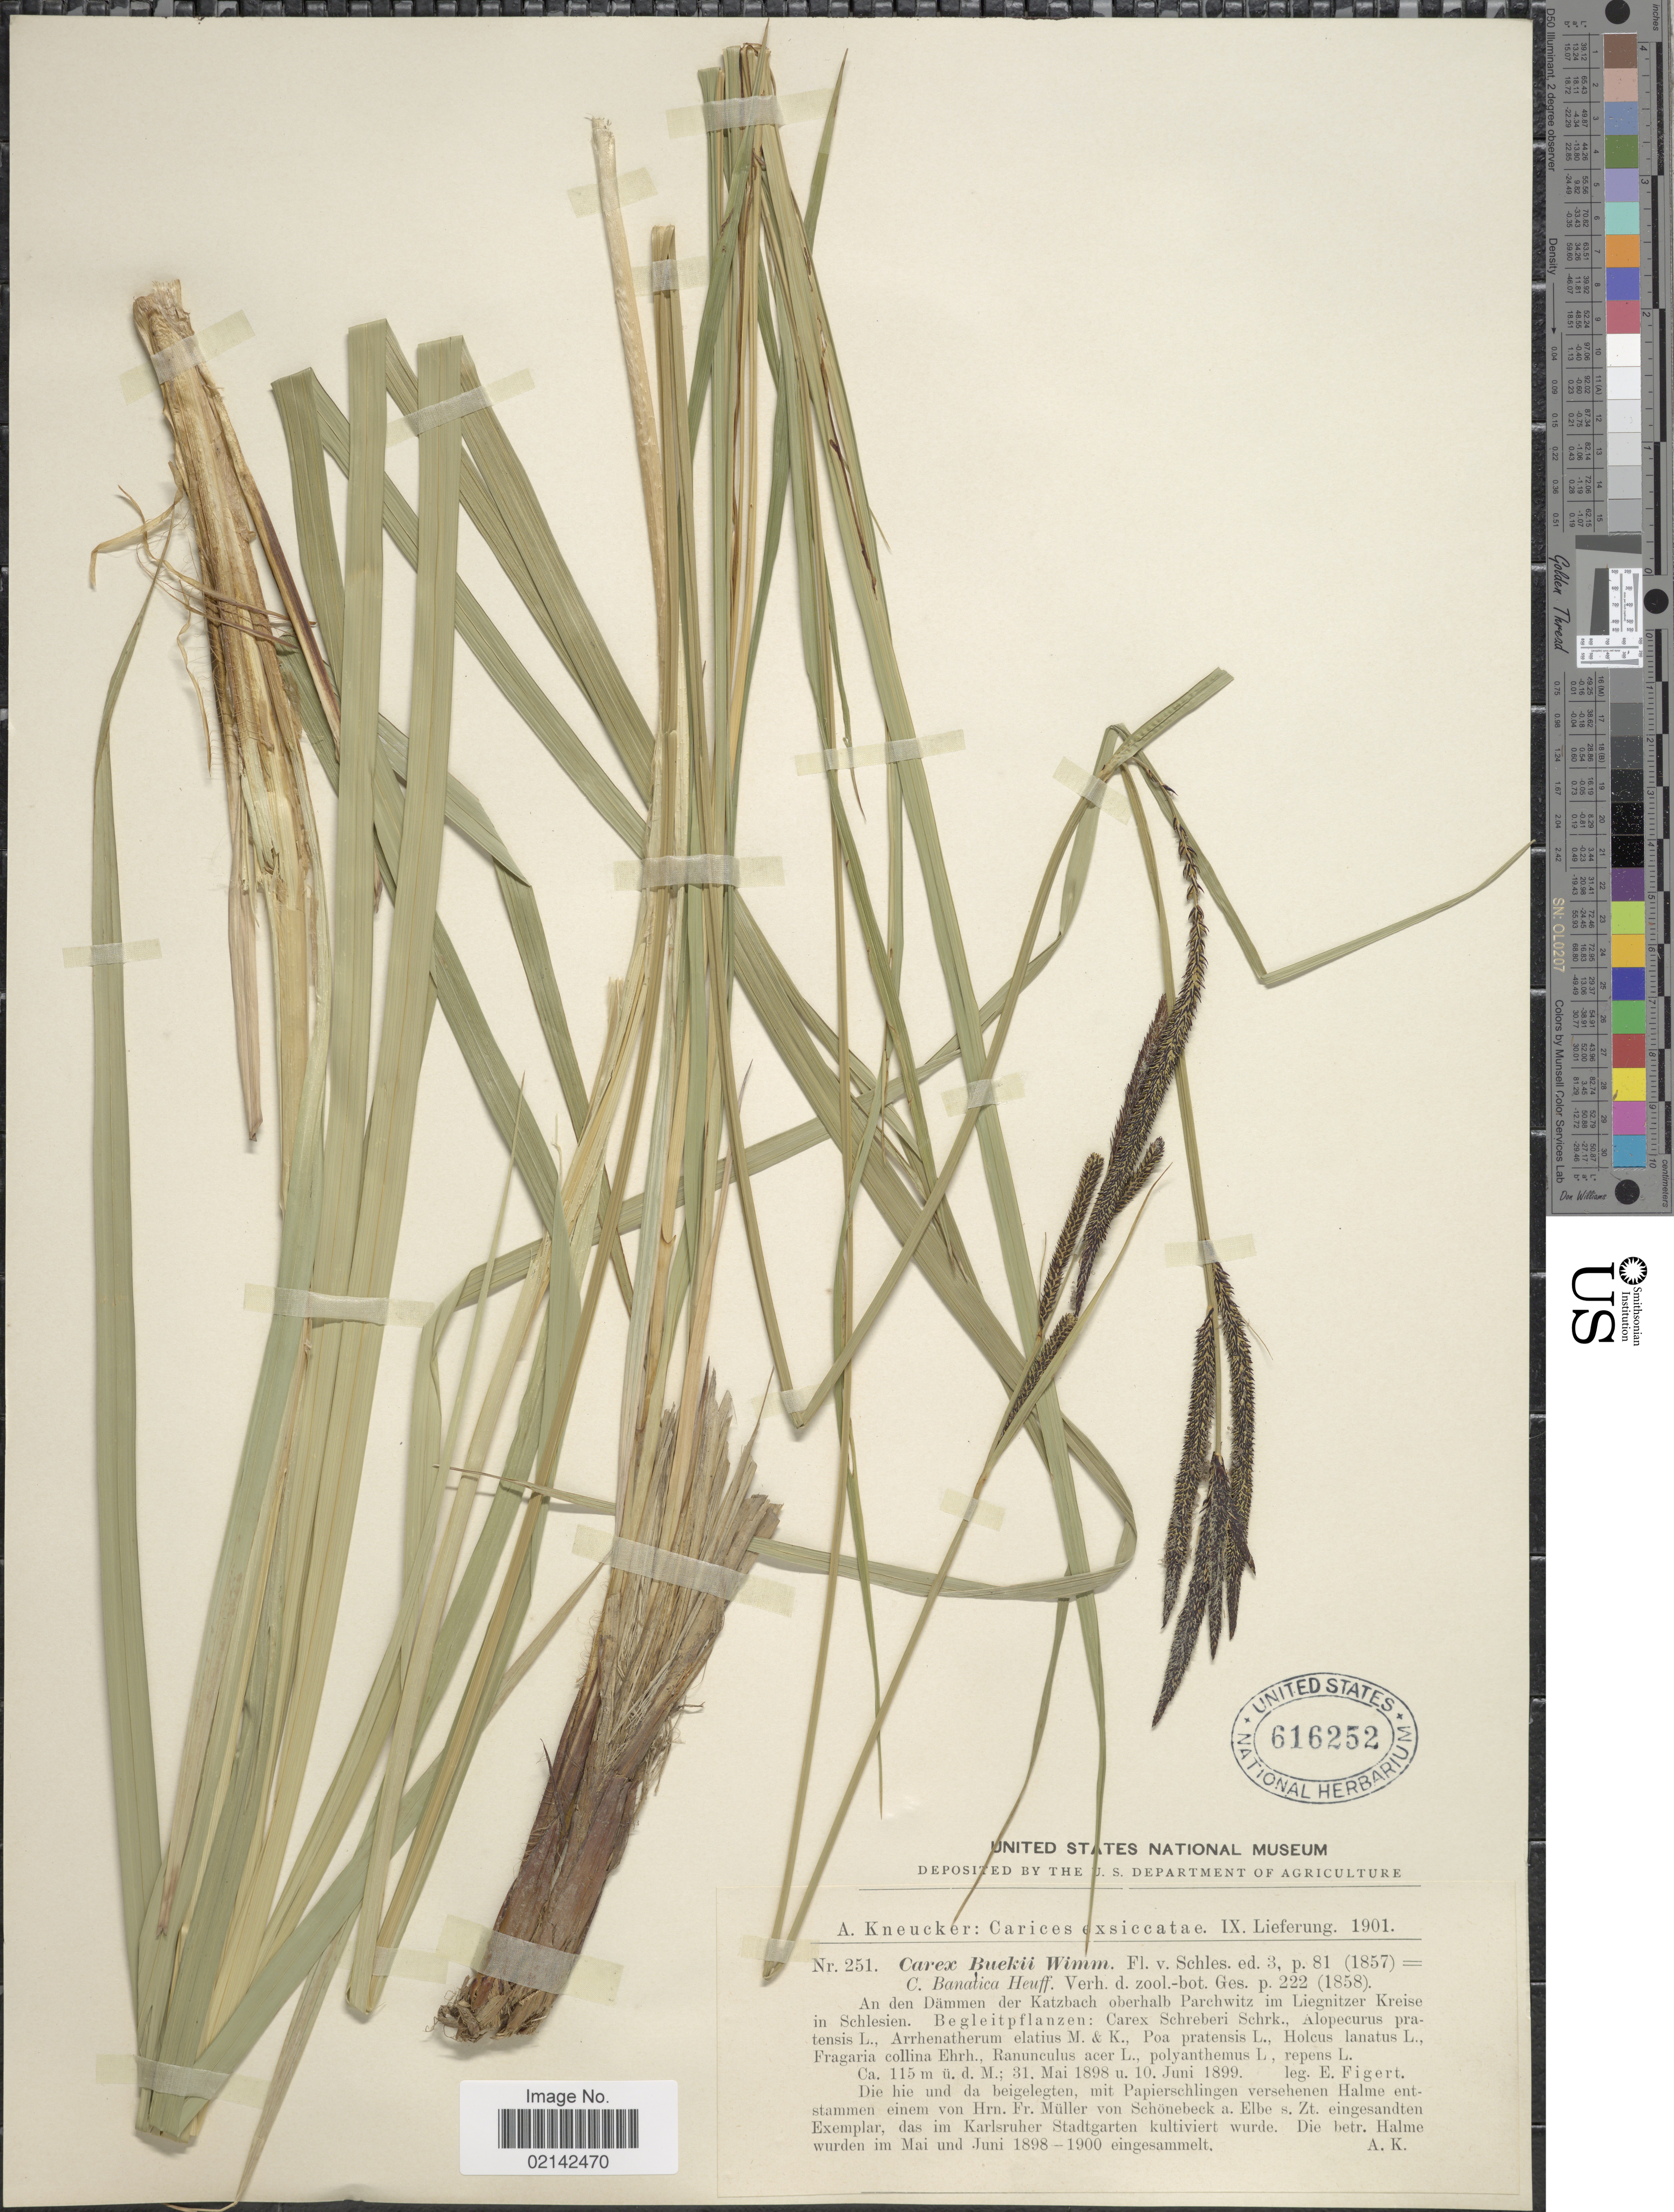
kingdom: Plantae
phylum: Tracheophyta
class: Liliopsida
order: Poales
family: Cyperaceae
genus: Carex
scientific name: Carex buxbaumii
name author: Wahlenb.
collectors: E. Figert & A. Kneucker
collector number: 251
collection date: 1898-05-31/1900-06-10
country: Poland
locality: Carices, An den Dammen der Katzbach oberhalb Parchwitz in Liegnitzer Kreise in Schlesien. Die hie und da beigelegten, mit Papierschlingen versehenen Halme entstammen einem von Hrn. Fr. Muller von Schonebeck a. Elbe s. Zt. eingesandten Exemplar, das im Karlsruher Stadtgarten kultiviert wurde.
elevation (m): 115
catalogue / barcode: US 616252